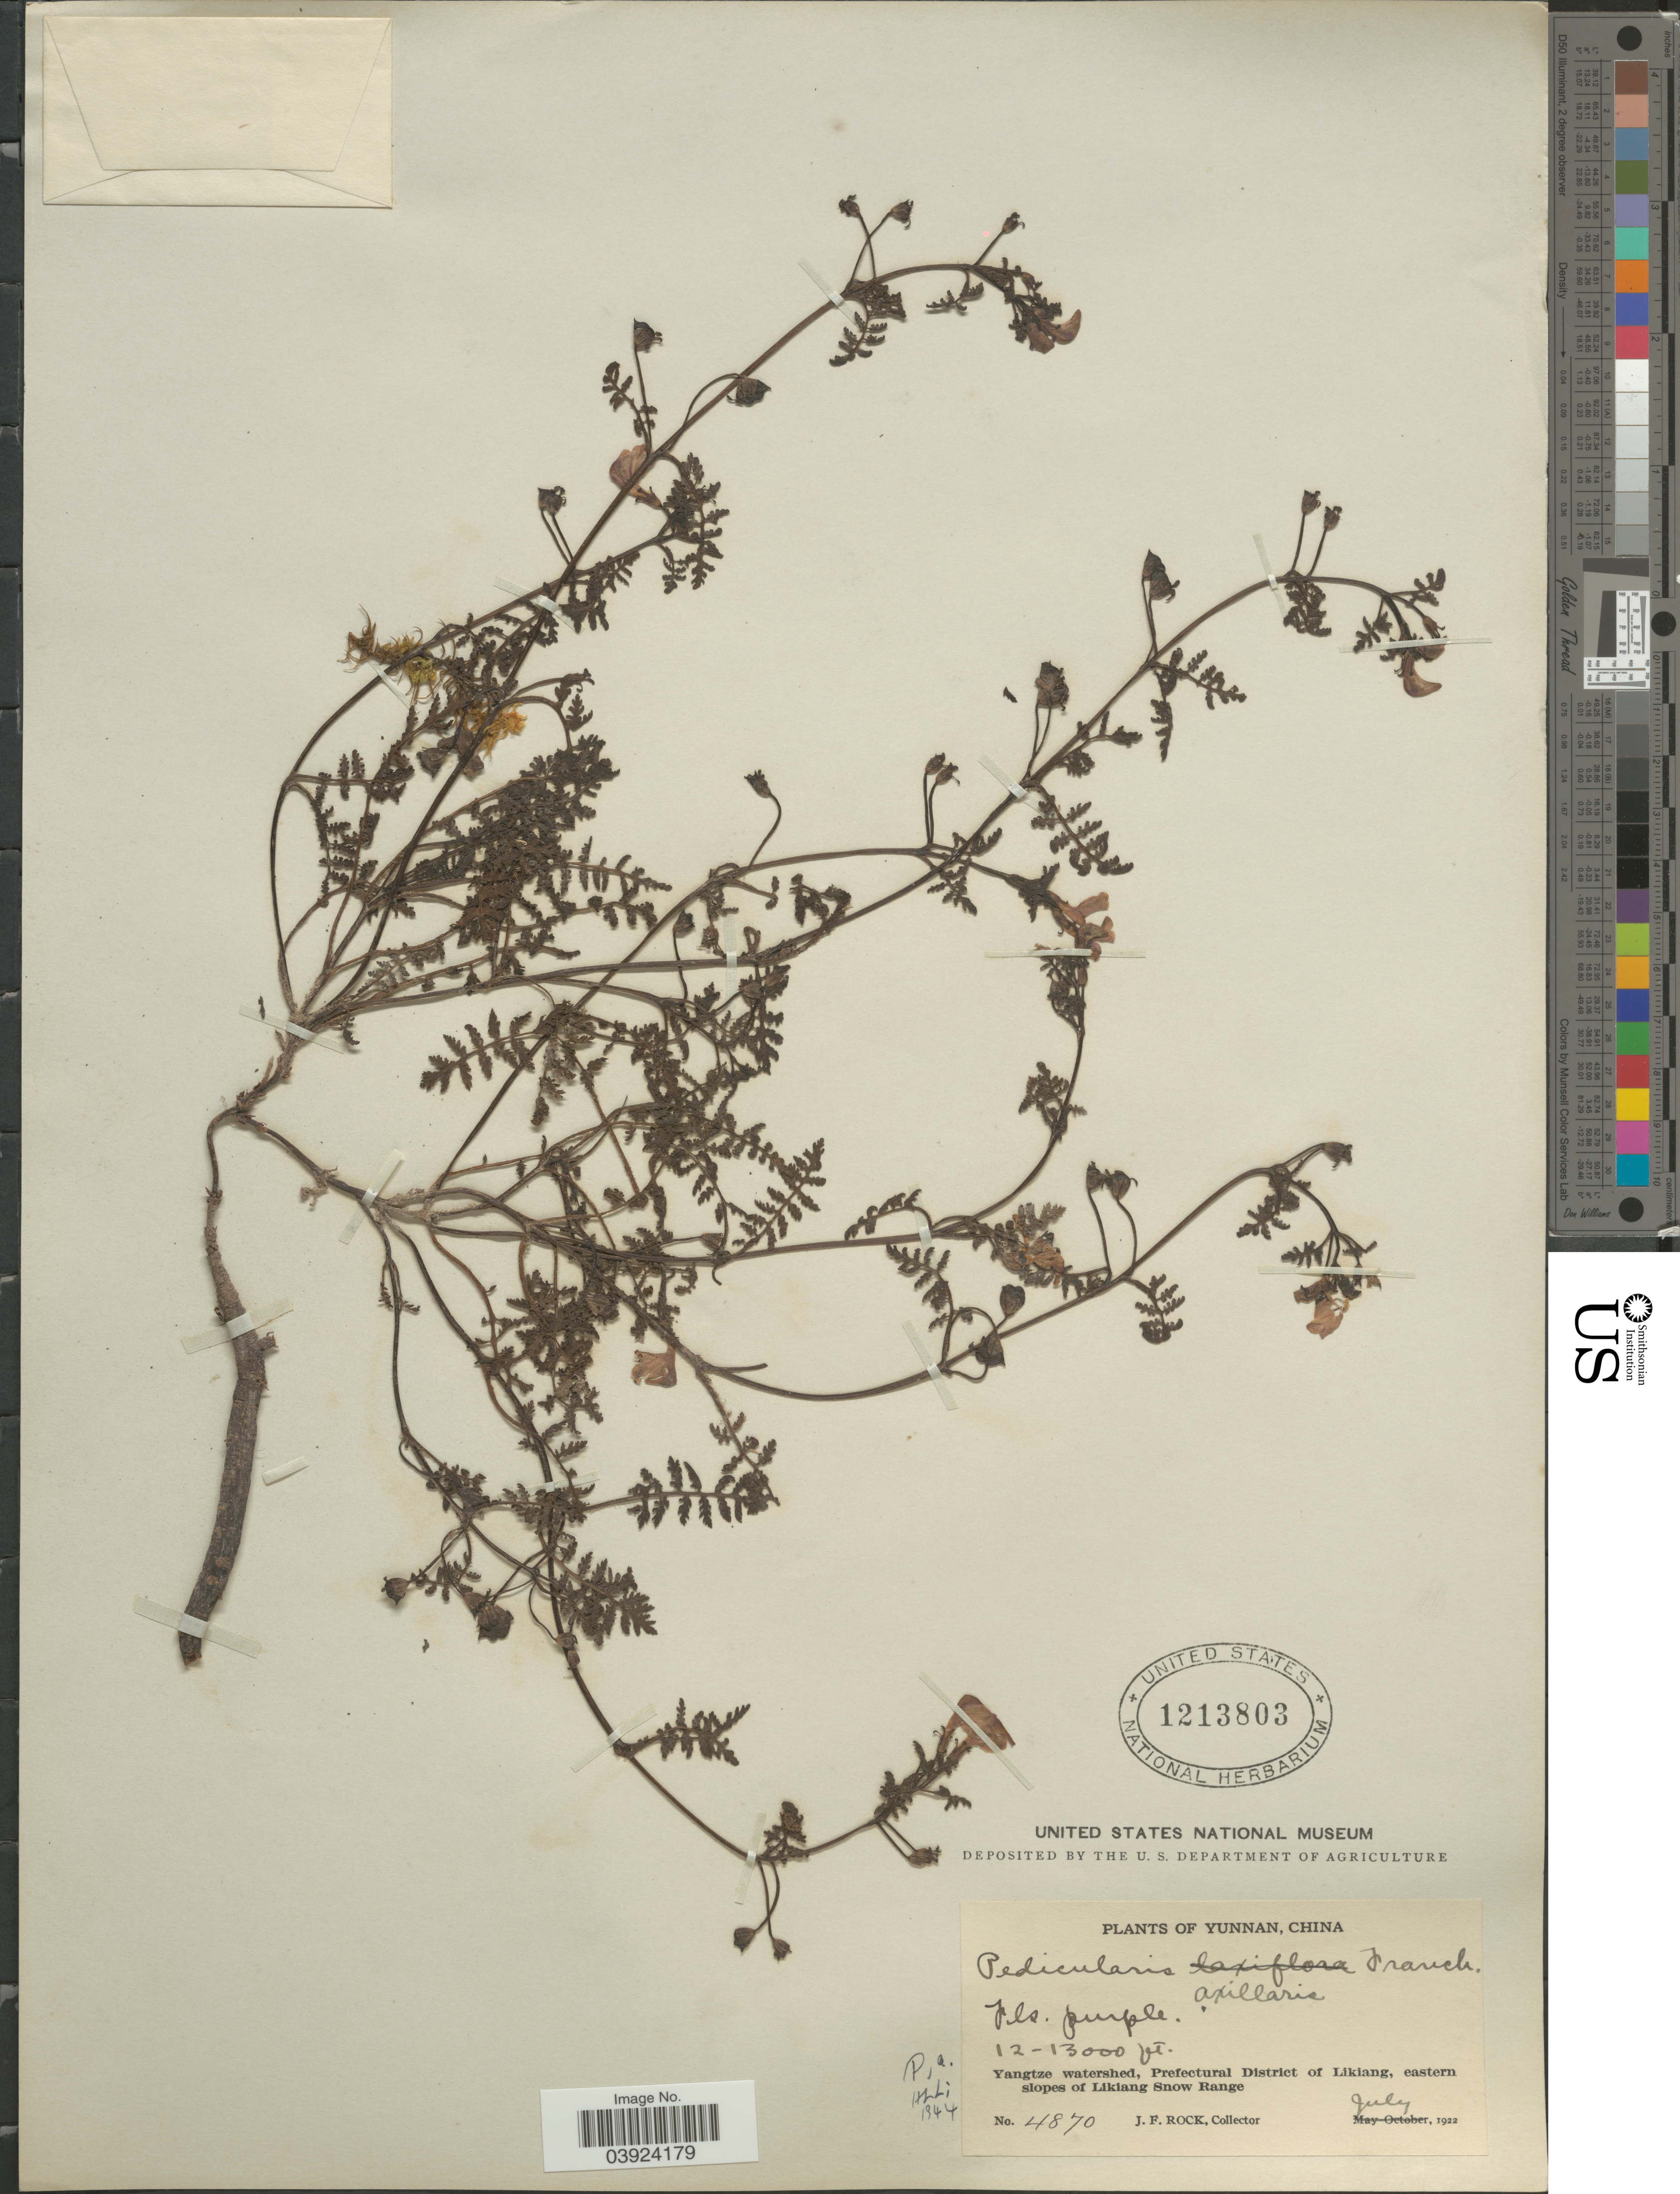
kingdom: Plantae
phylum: Tracheophyta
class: Magnoliopsida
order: Lamiales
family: Orobanchaceae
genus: Pedicularis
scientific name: Pedicularis axillaris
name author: Franch. ex Maxim.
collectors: J. Rock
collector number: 4870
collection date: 1922-07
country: China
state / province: Yunnan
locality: Yangtze watershed, Prefectural District of Likiang, eastern slopes of Likiang Snow Range.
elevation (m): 3658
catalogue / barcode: US 1213803